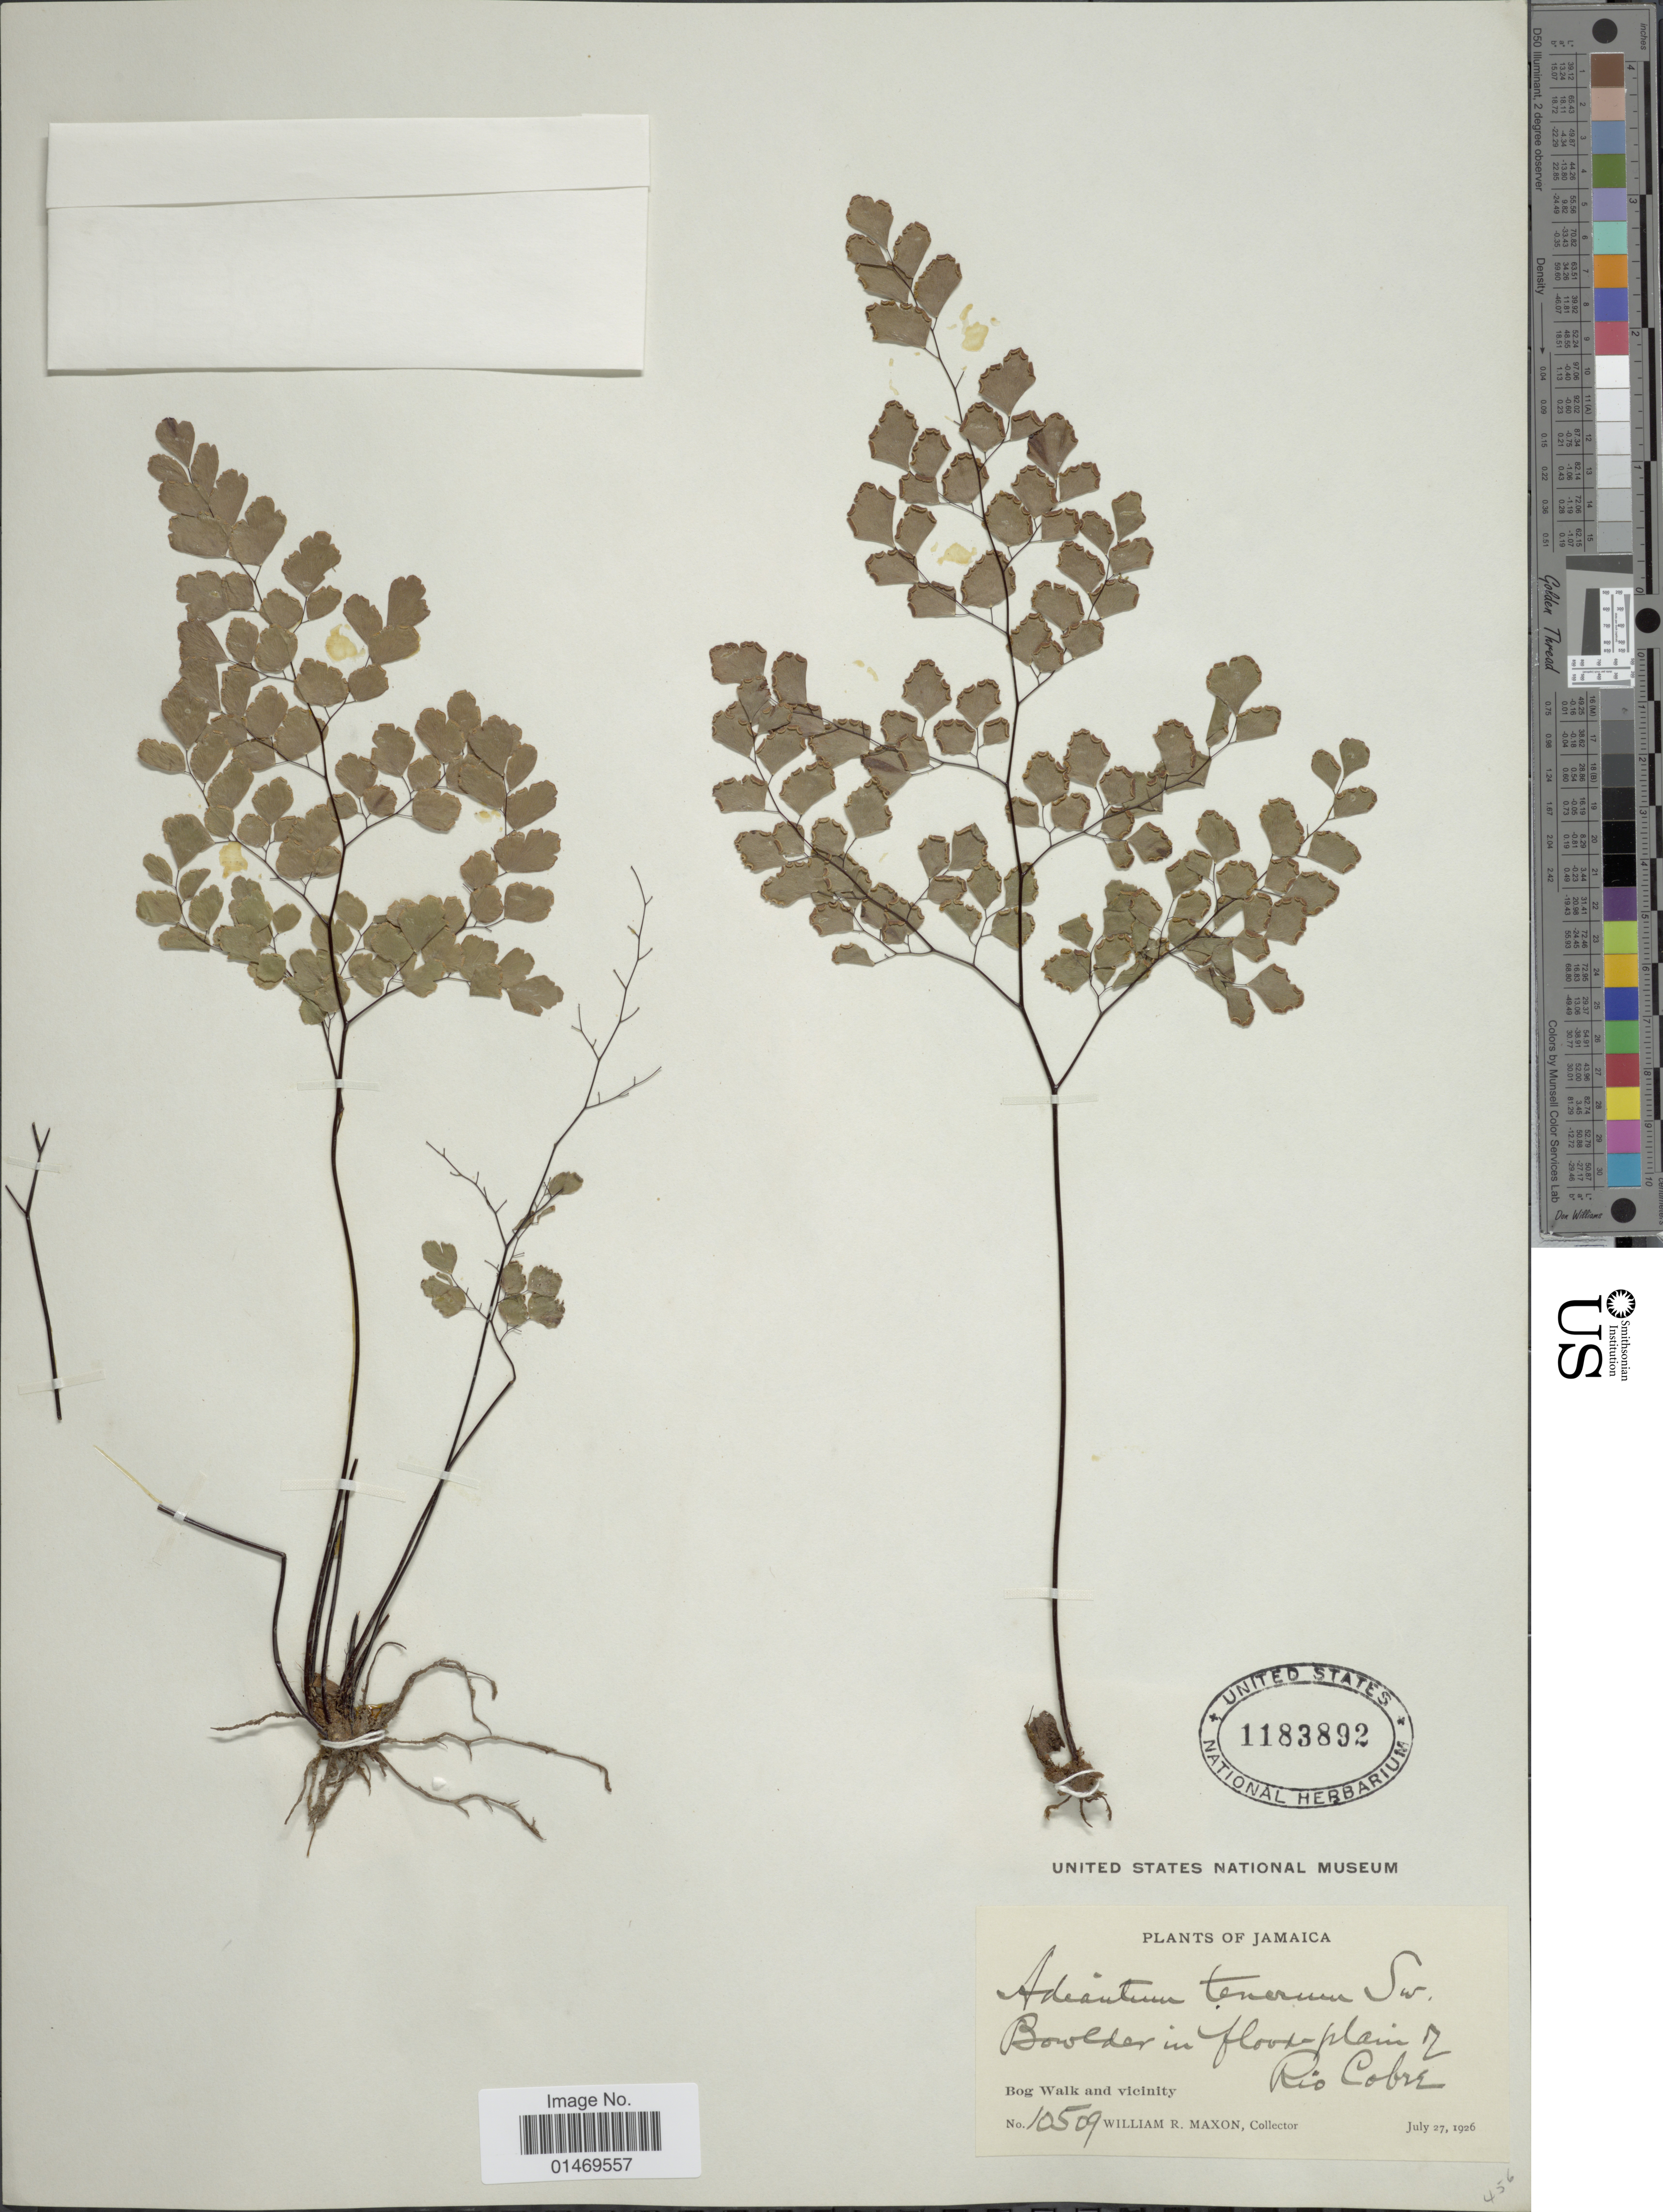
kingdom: Plantae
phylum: Tracheophyta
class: Polypodiopsida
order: Polypodiales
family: Pteridaceae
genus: Adiantum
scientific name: Adiantum tenerum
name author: Sw.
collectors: W. R. Maxon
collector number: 10509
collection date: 1926-07-27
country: Jamaica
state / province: Saint Catherine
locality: Boulder in flood plain Rio Cobre. Bog Walk and vicinity.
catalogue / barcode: US 1183892